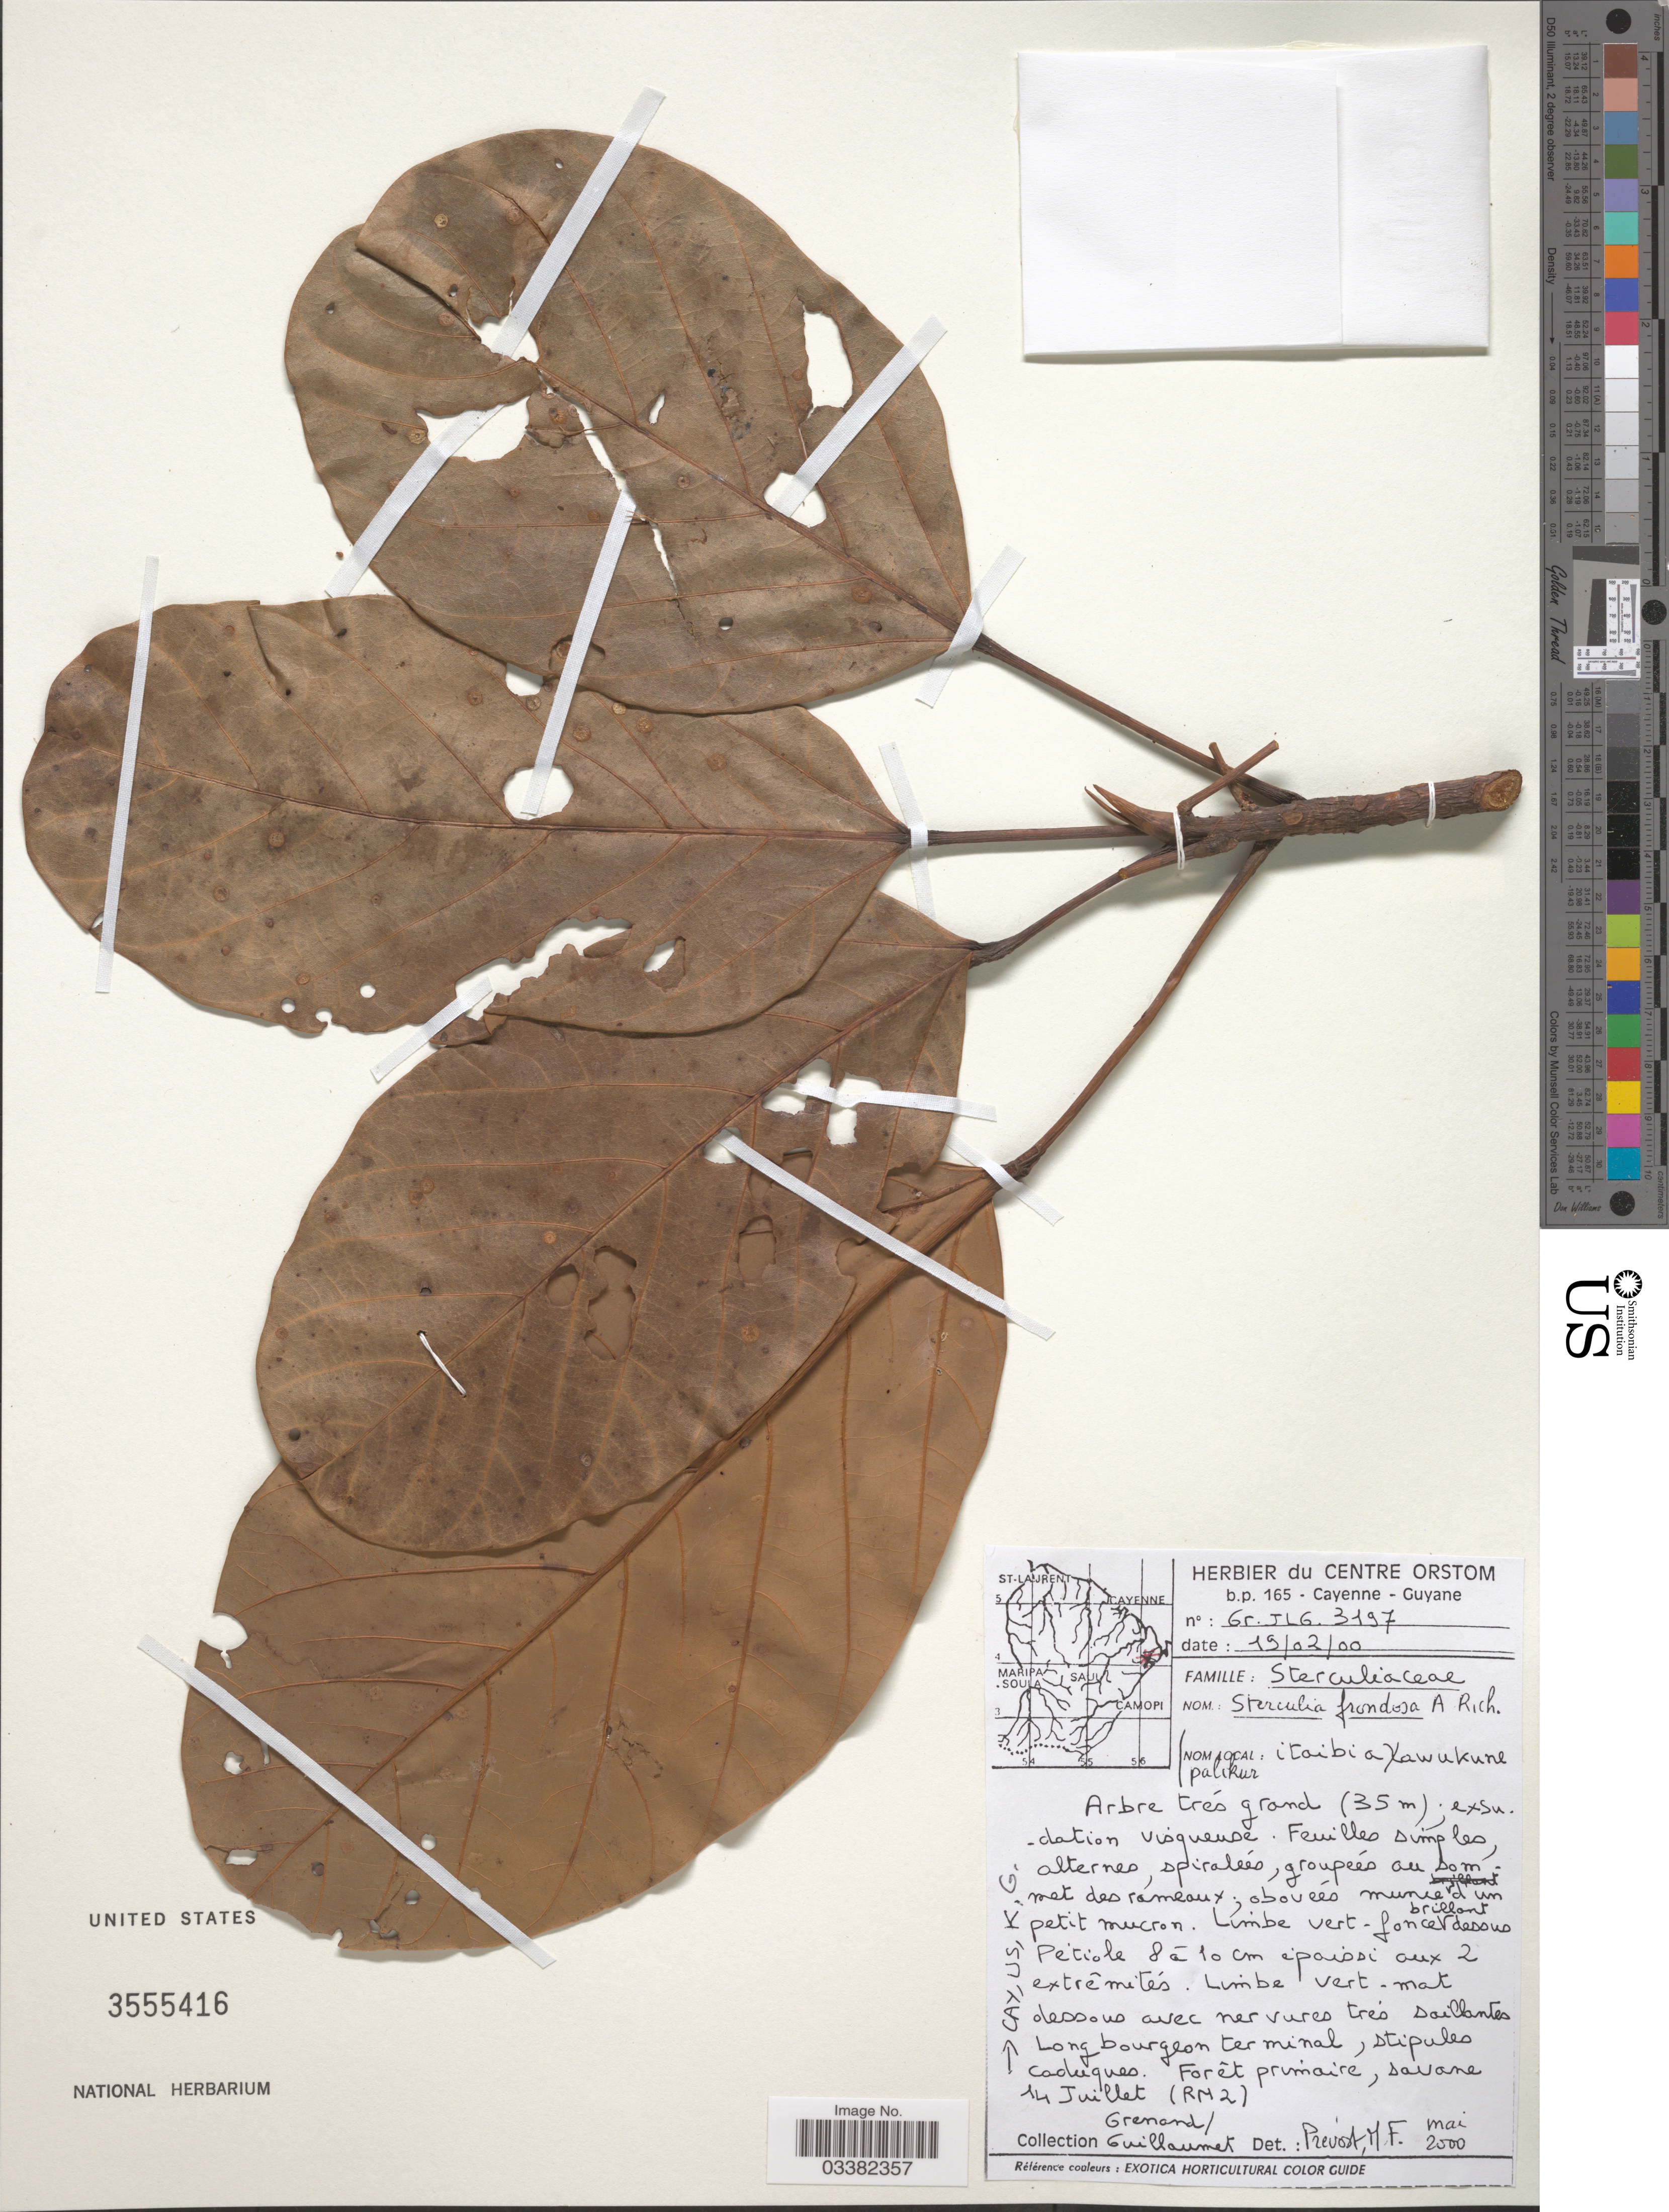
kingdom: Plantae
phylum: Tracheophyta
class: Magnoliopsida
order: Malvales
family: Malvaceae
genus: Sterculia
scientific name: Sterculia frondosa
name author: Rich.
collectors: -. Grenand & Guillaumet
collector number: Gr. JLG. 3197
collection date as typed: Transcribed d/m/y: 19/2/0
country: French Guiana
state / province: Cayenne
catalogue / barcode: US 3555416